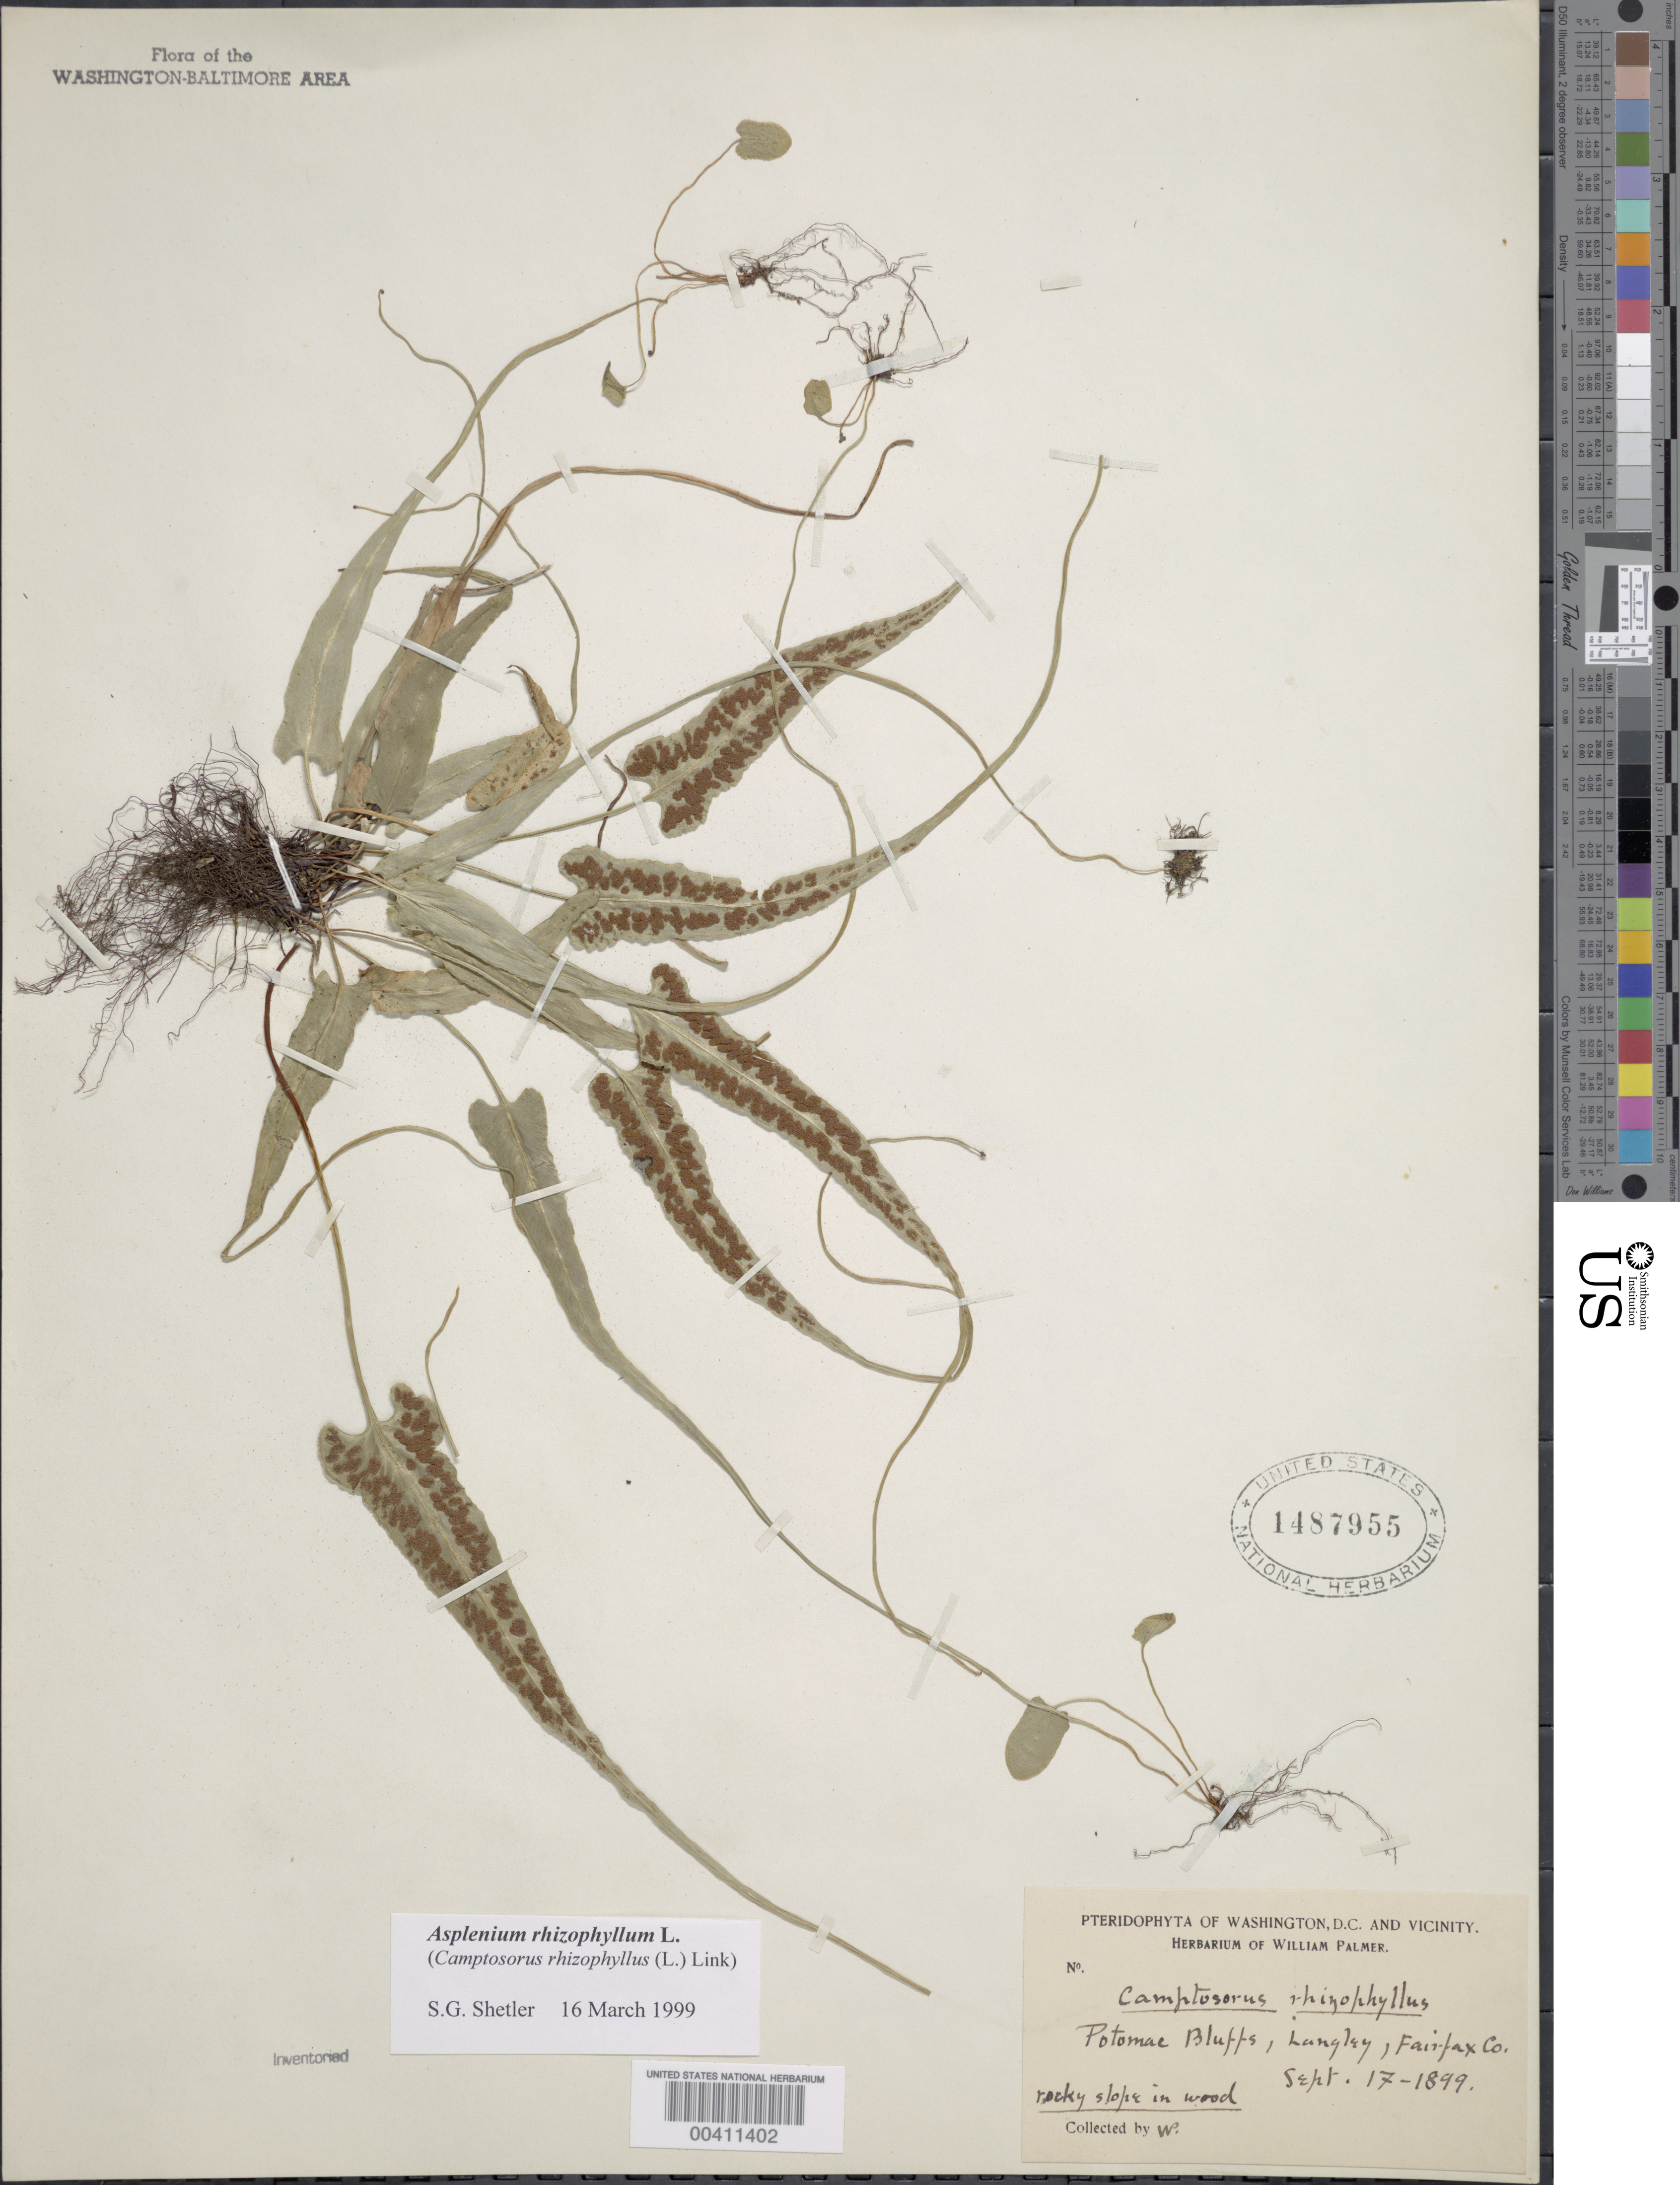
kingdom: Plantae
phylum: Tracheophyta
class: Polypodiopsida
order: Polypodiales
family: Aspleniaceae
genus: Asplenium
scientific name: Asplenium rhizophyllum var. auriculatum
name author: Hieron.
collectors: W. Palmer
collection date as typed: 17 Sep 1899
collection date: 1899-09-17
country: United States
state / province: Virginia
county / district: Fairfax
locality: Potomac Bluffs, Langley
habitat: Rocky slope in wood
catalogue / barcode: US 1487955